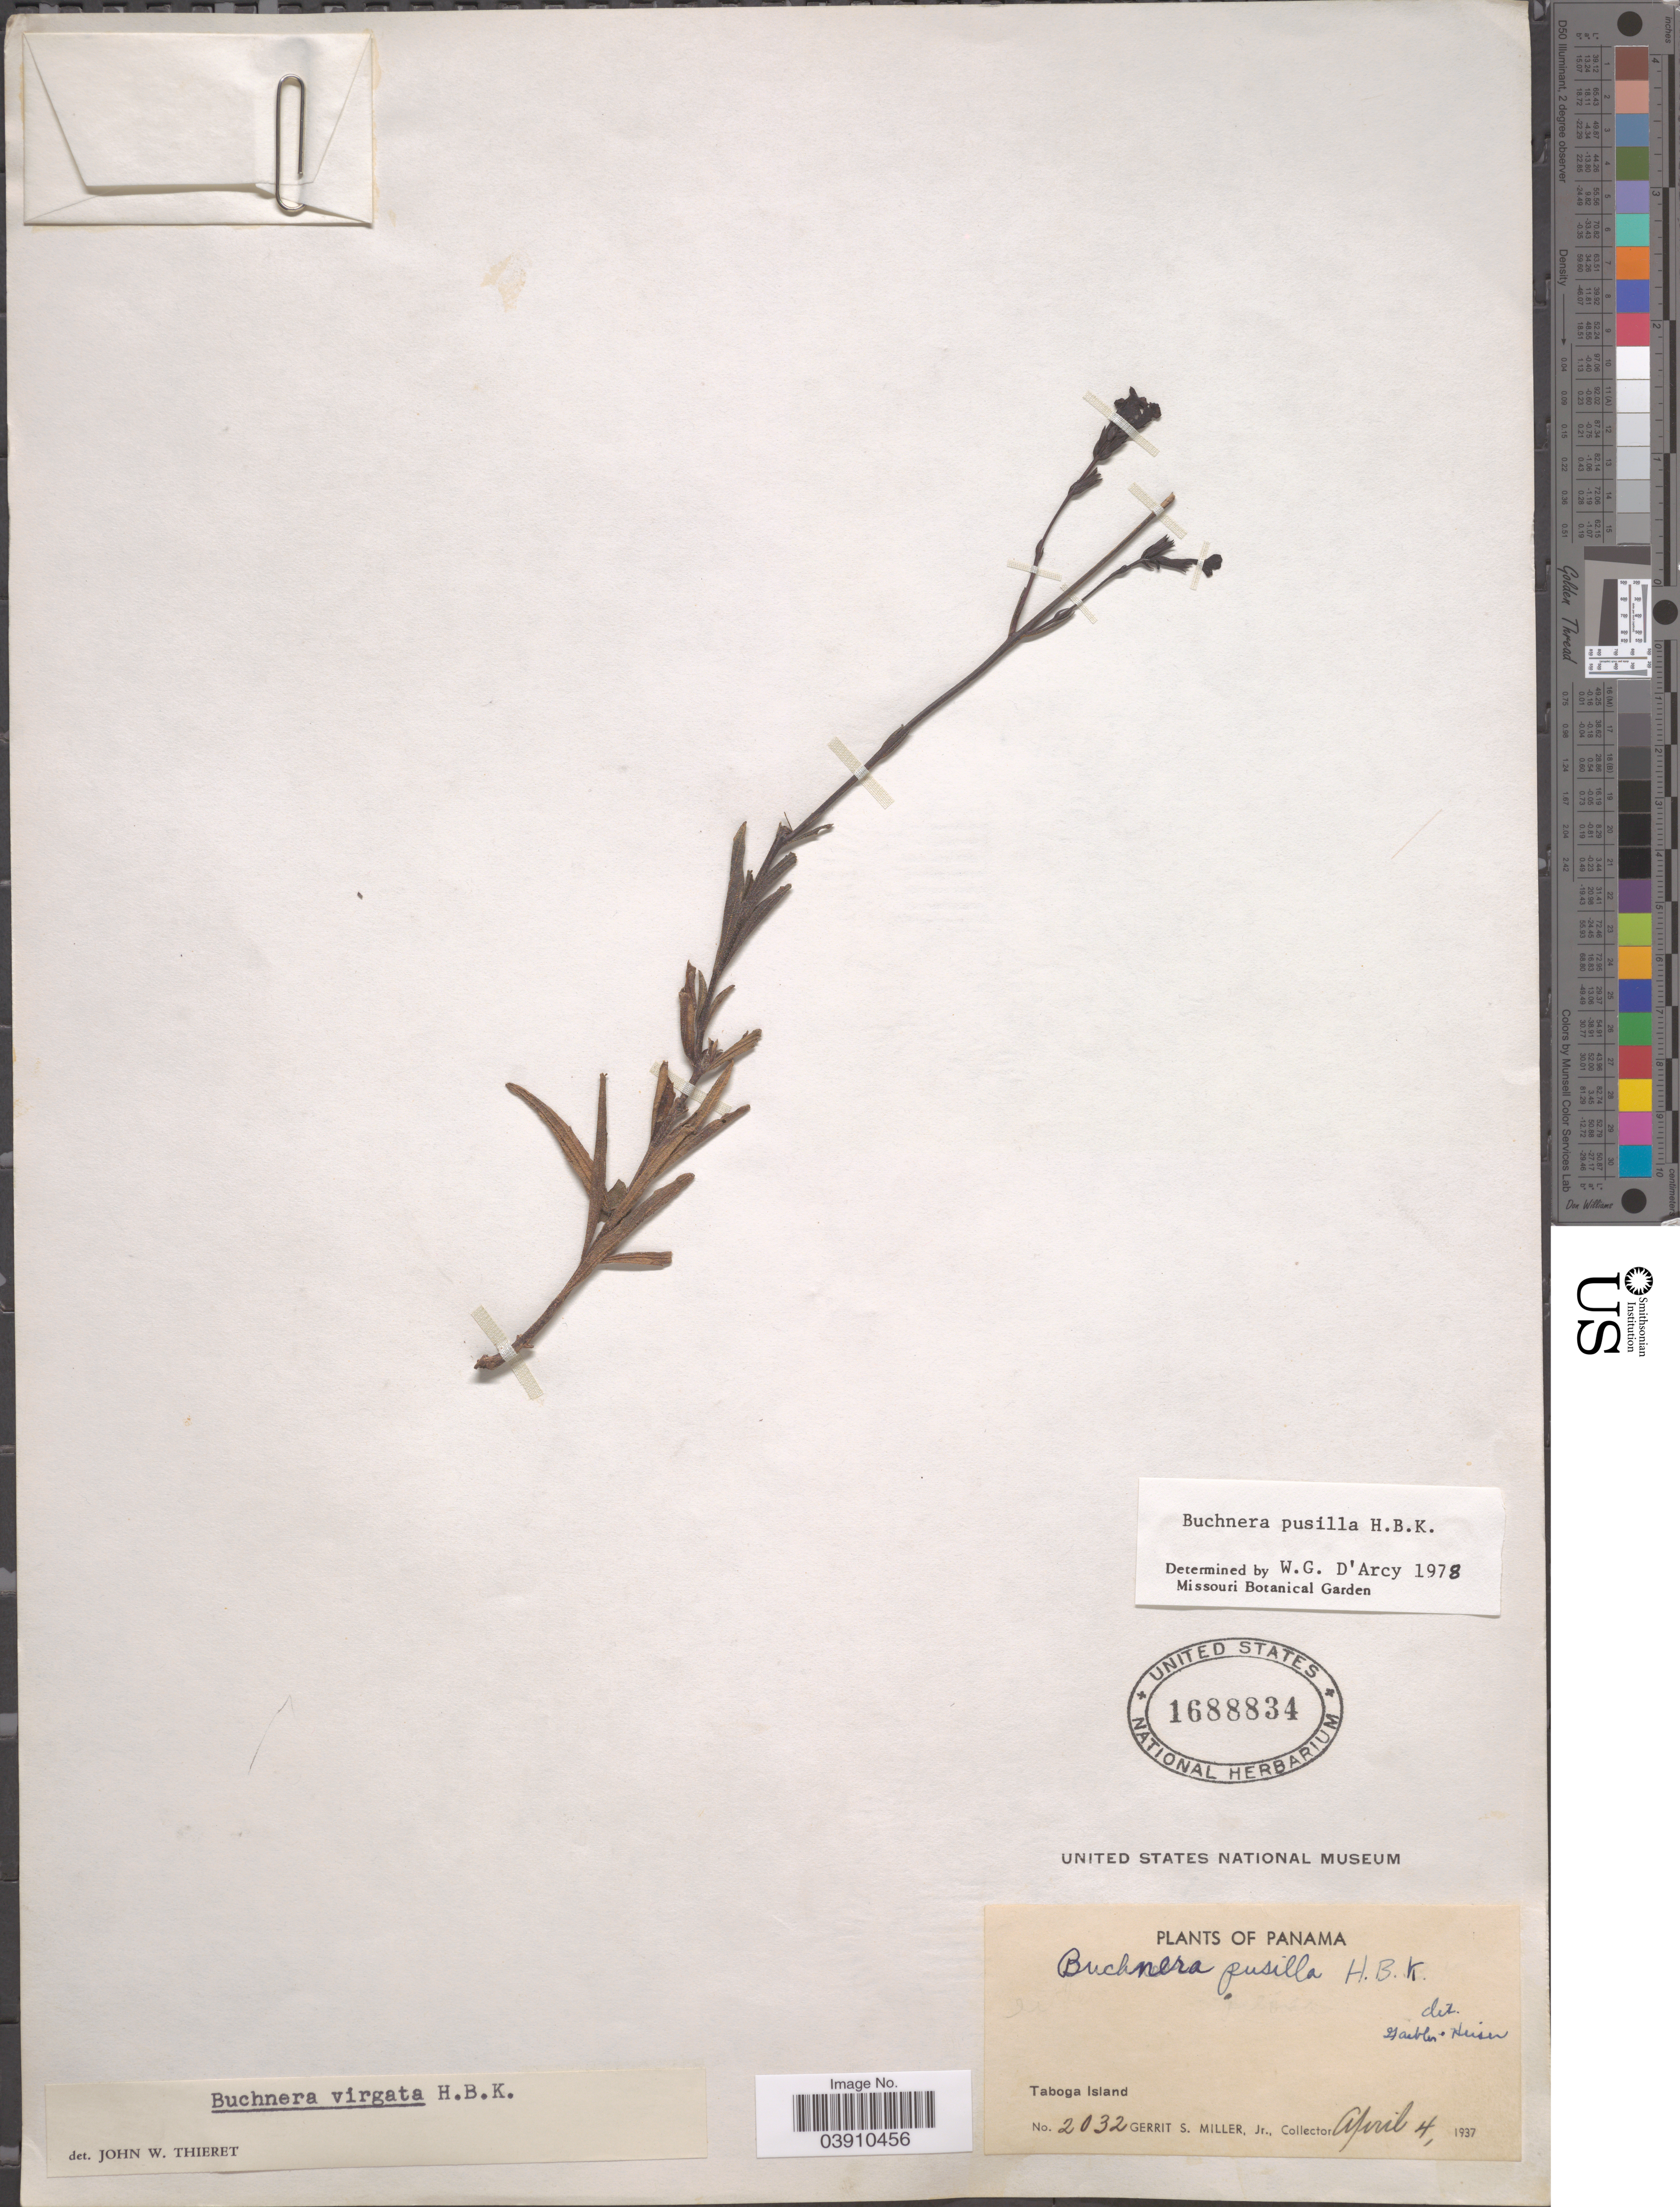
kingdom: Plantae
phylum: Tracheophyta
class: Magnoliopsida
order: Lamiales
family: Orobanchaceae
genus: Buchnera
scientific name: Buchnera pusilla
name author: Kunth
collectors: G. S. Miller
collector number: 2032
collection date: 1937-04-04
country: Panama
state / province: Panamá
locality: Taboga Island.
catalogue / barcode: US 1688834